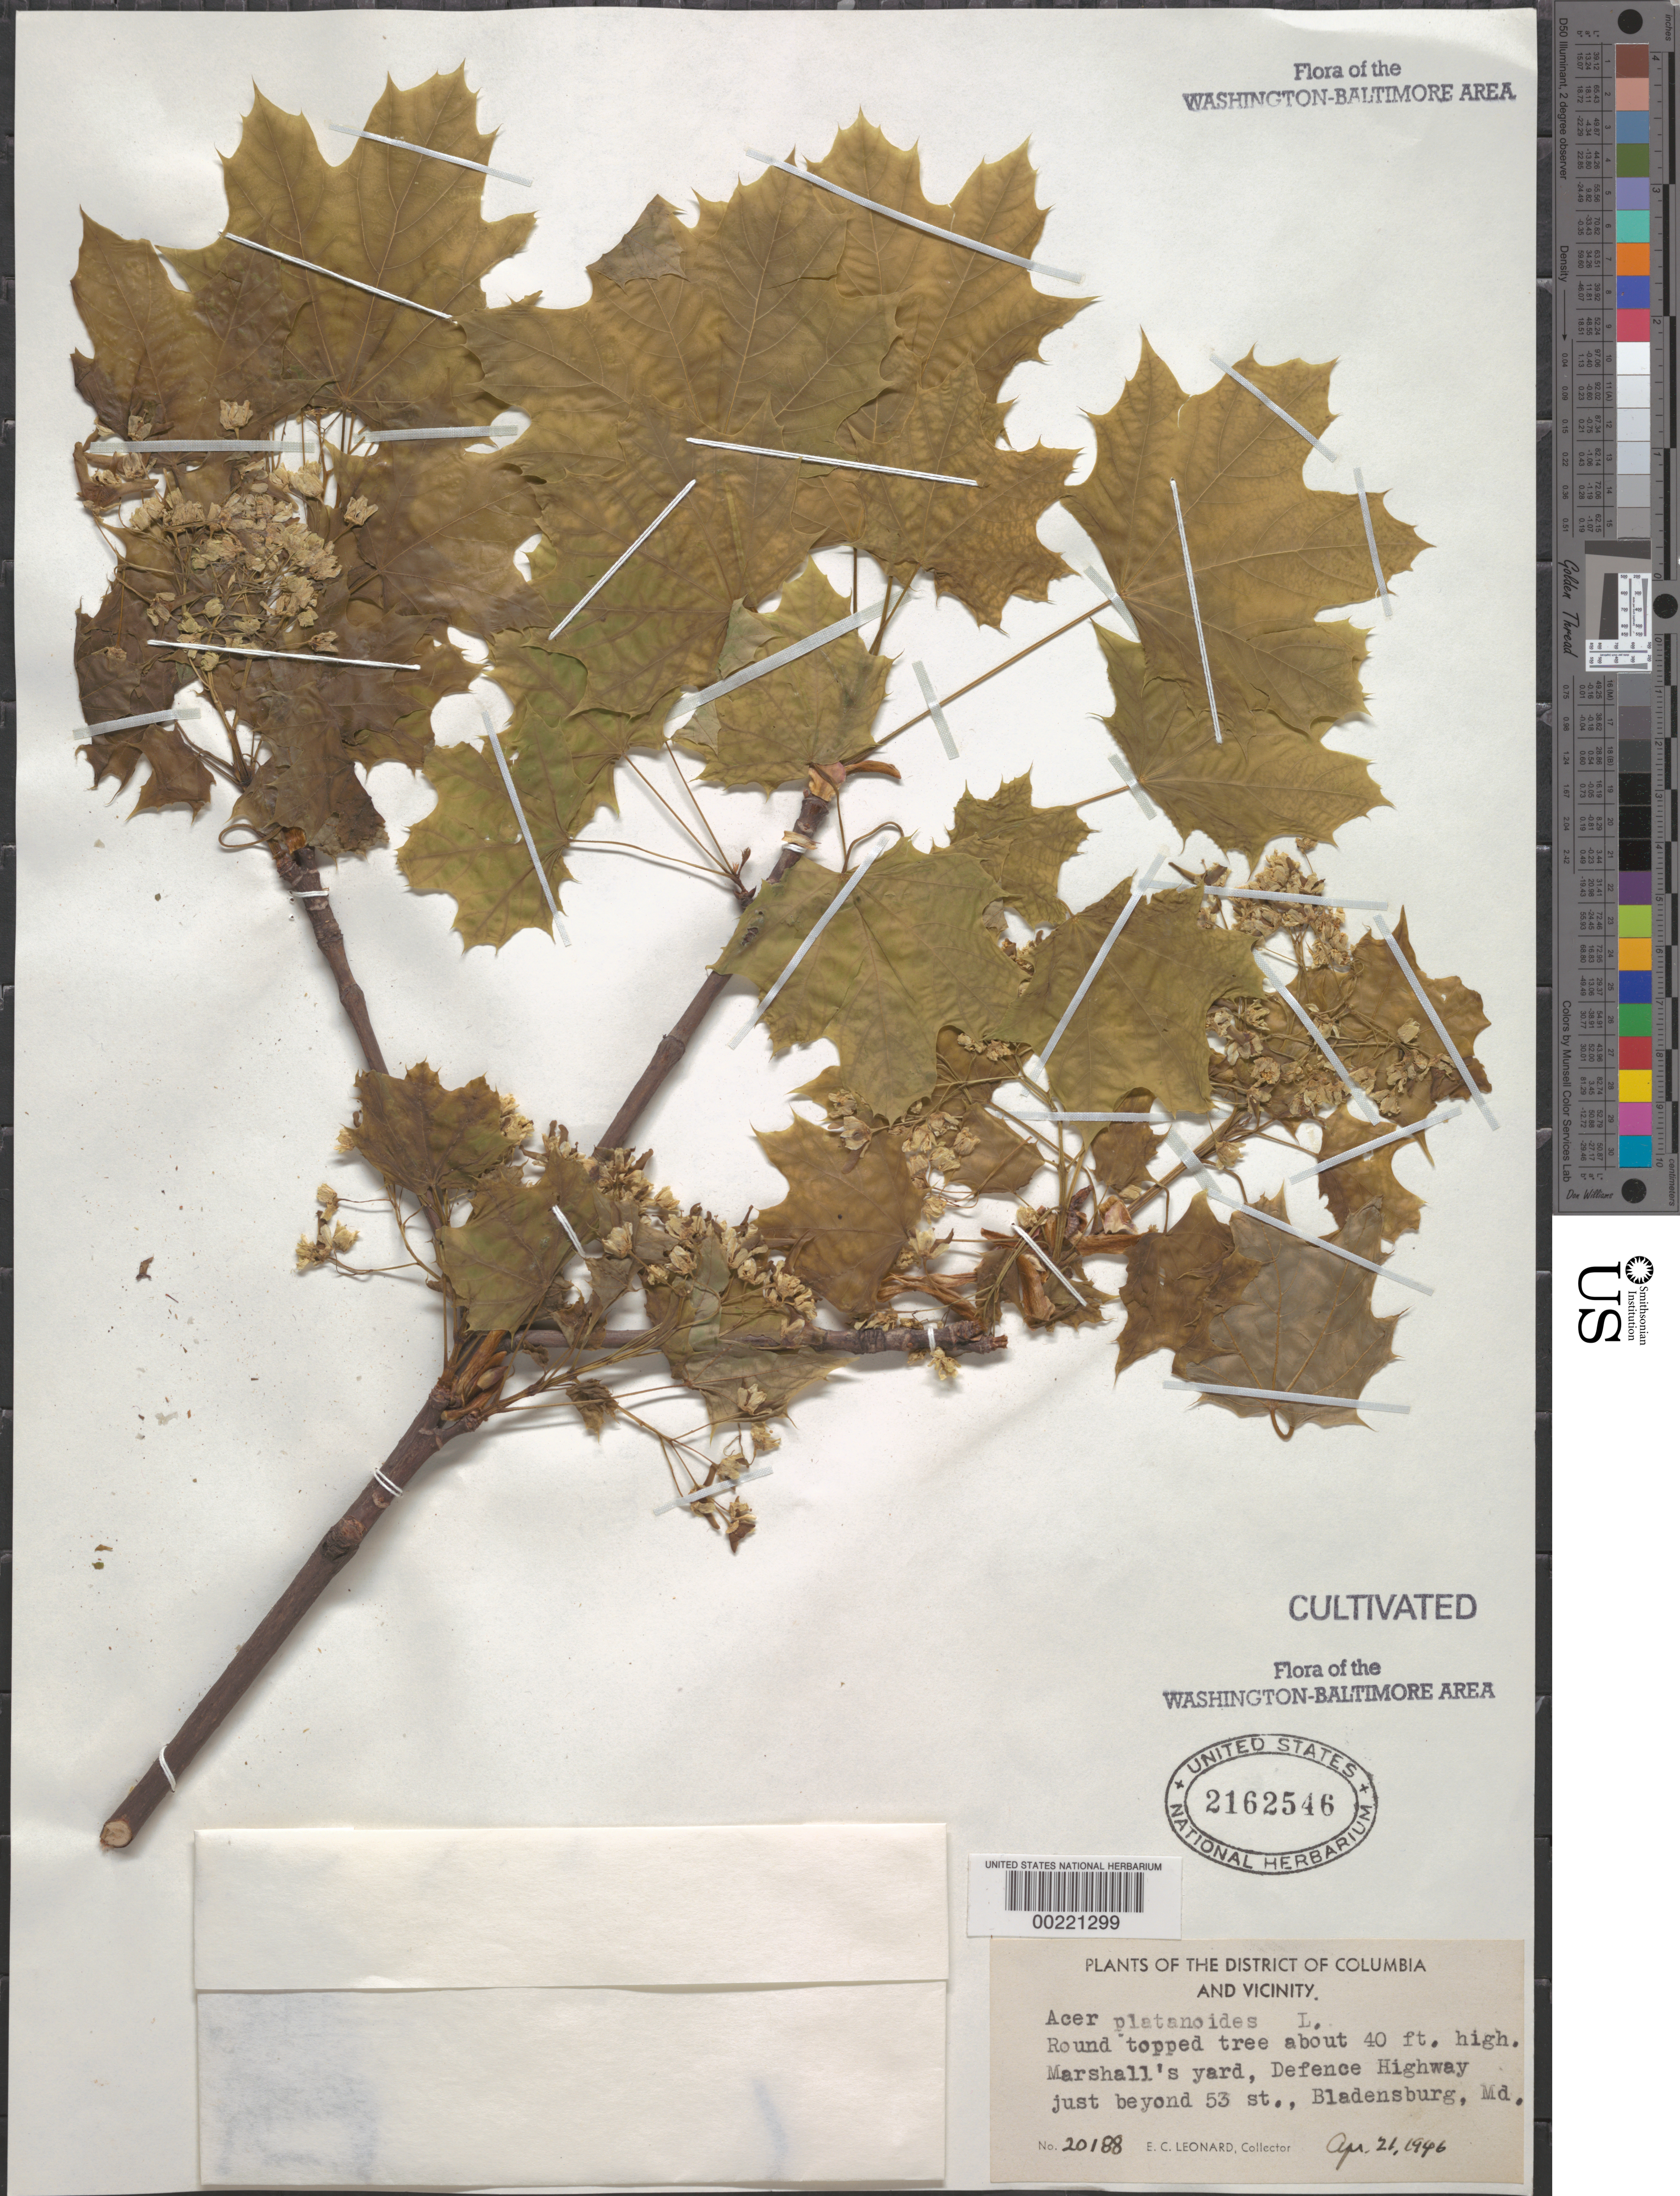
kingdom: Plantae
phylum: Tracheophyta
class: Magnoliopsida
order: Sapindales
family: Sapindaceae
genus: Acer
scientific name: Acer platanoides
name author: L.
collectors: E. C. Leonard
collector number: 20188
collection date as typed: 21 Apr 1946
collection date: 1946-04-21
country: United States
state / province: Maryland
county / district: Prince George's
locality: Bladensburg, Marshall's Yard, Defence Highway just beyond 53 St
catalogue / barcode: US 2162546